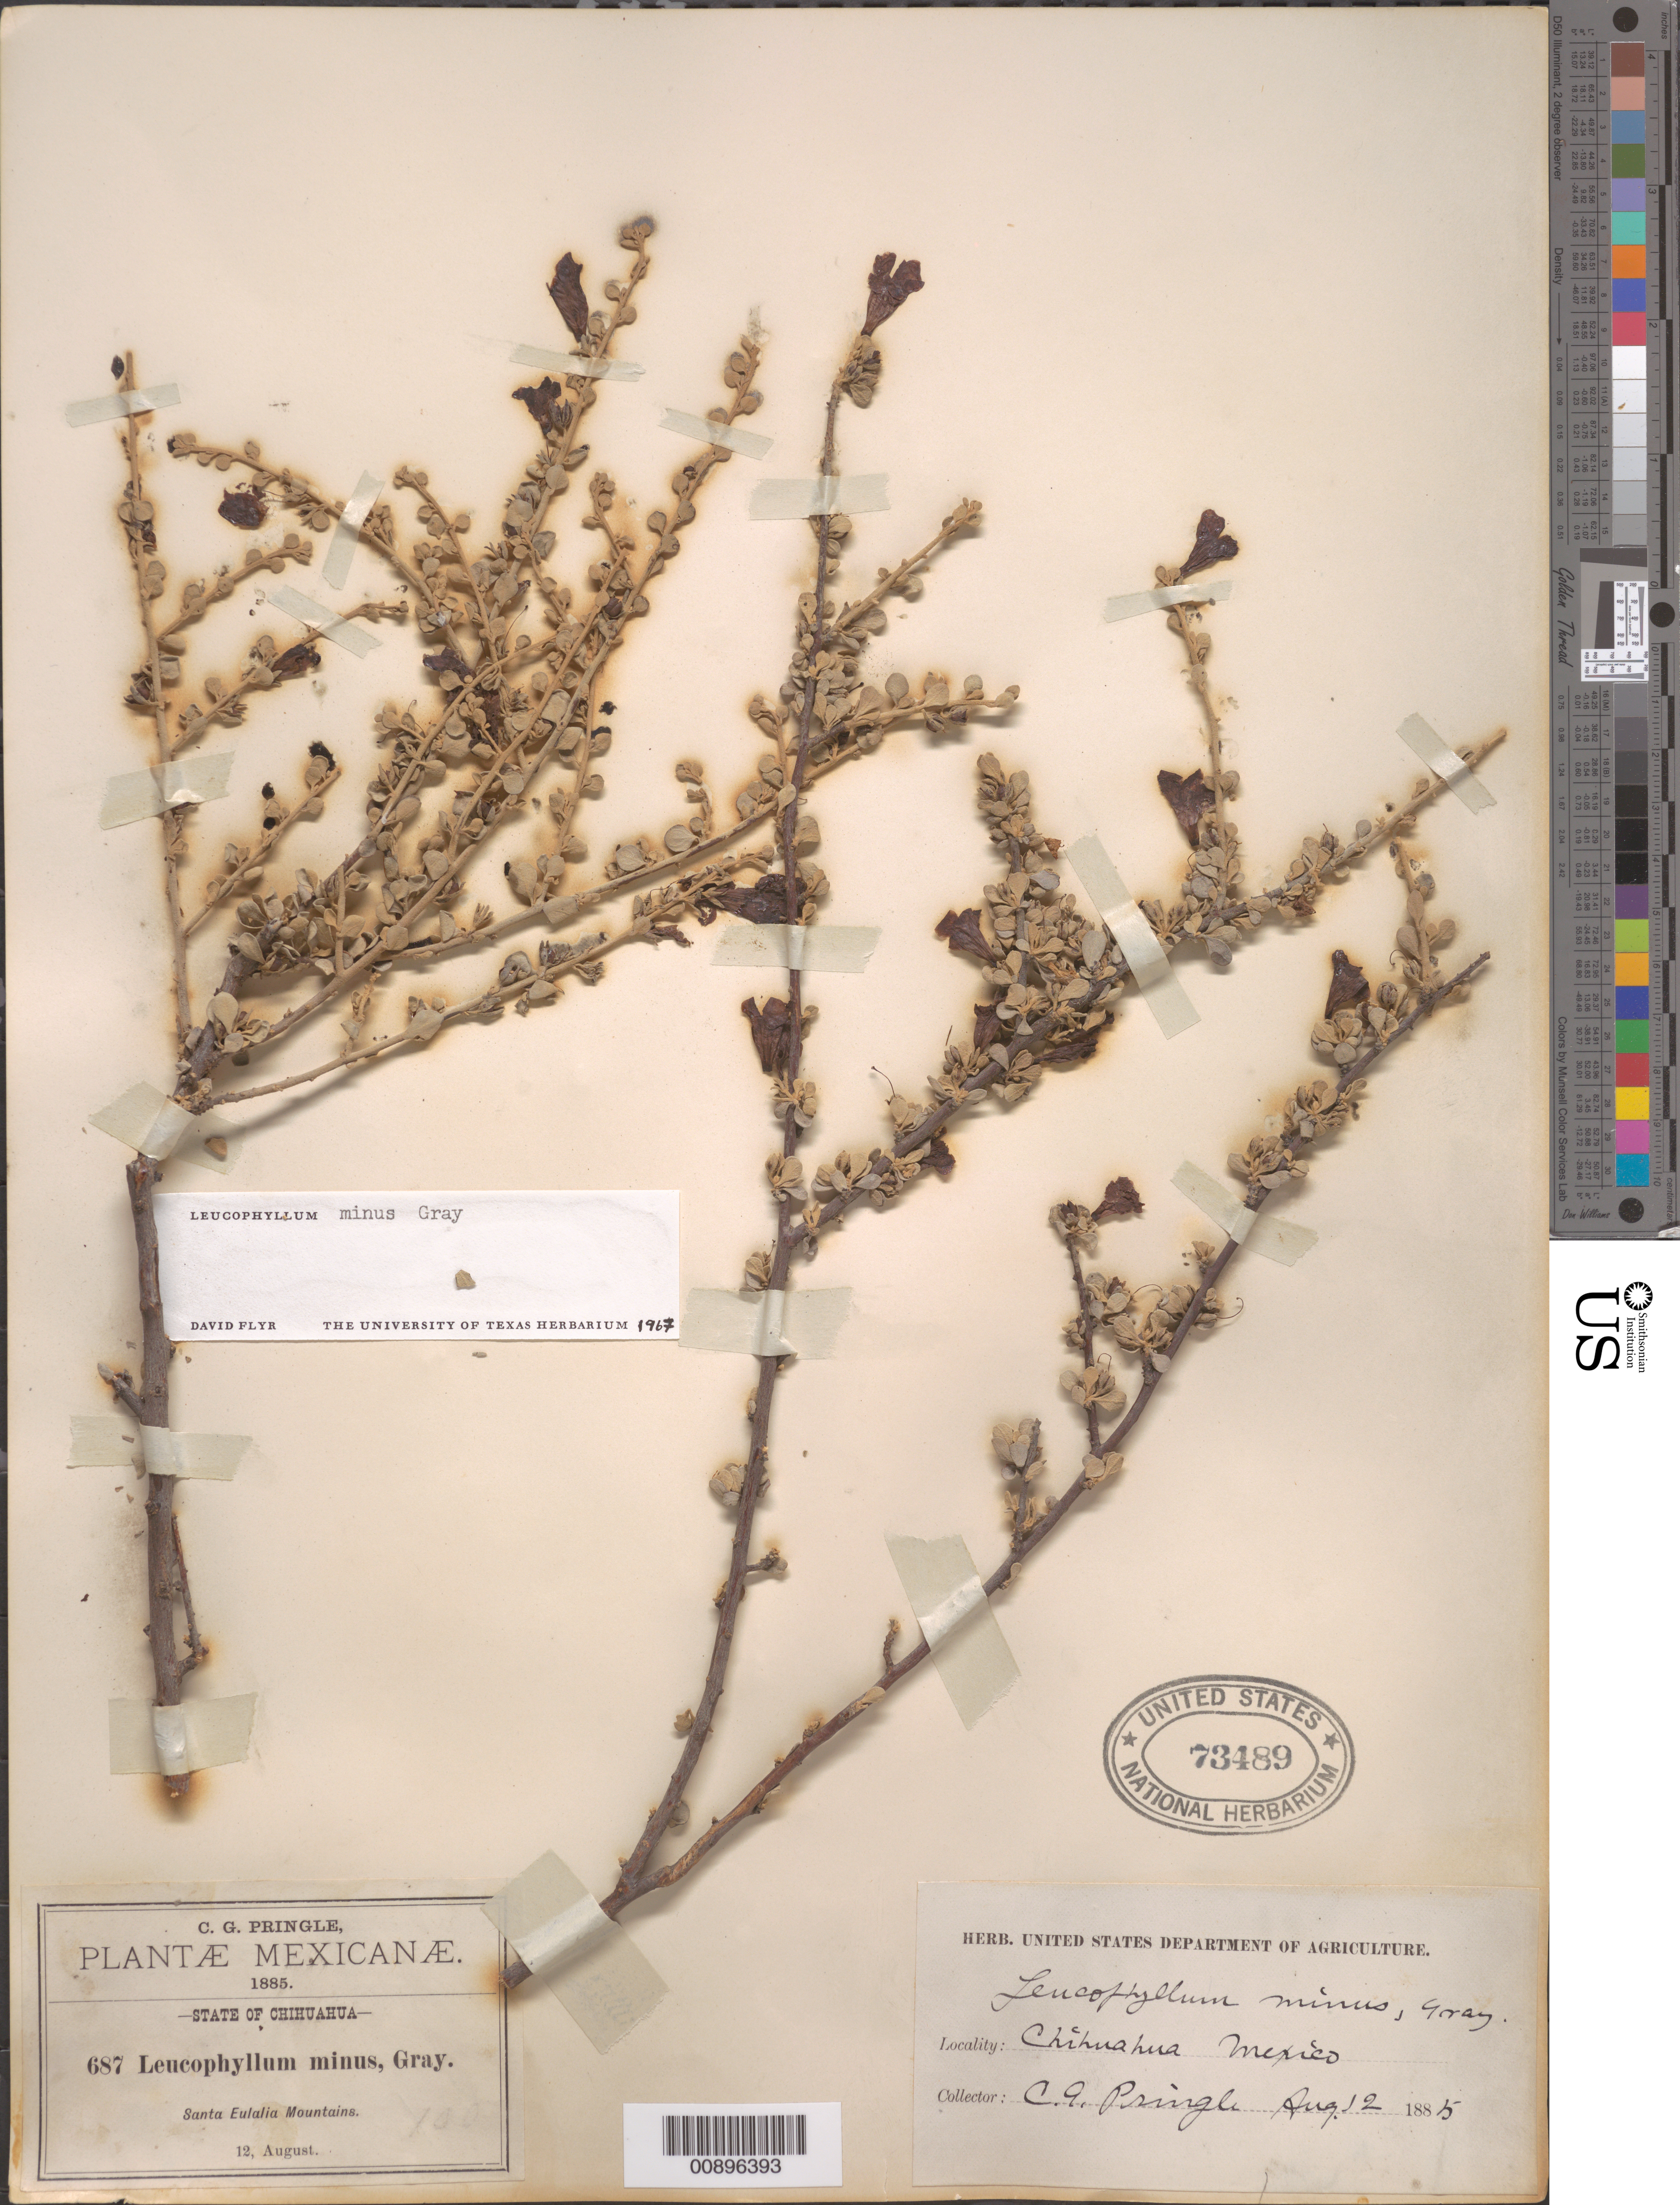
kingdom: Plantae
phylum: Tracheophyta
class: Magnoliopsida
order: Lamiales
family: Scrophulariaceae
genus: Leucophyllum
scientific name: Leucophyllum minus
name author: A. Gray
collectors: C. G. Pringle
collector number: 687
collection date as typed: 12 Aug 1885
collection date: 1885-08-12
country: Mexico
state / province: Chihuahua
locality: Santa Eulalia Mountains, Chihuahua.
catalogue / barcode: US 73489